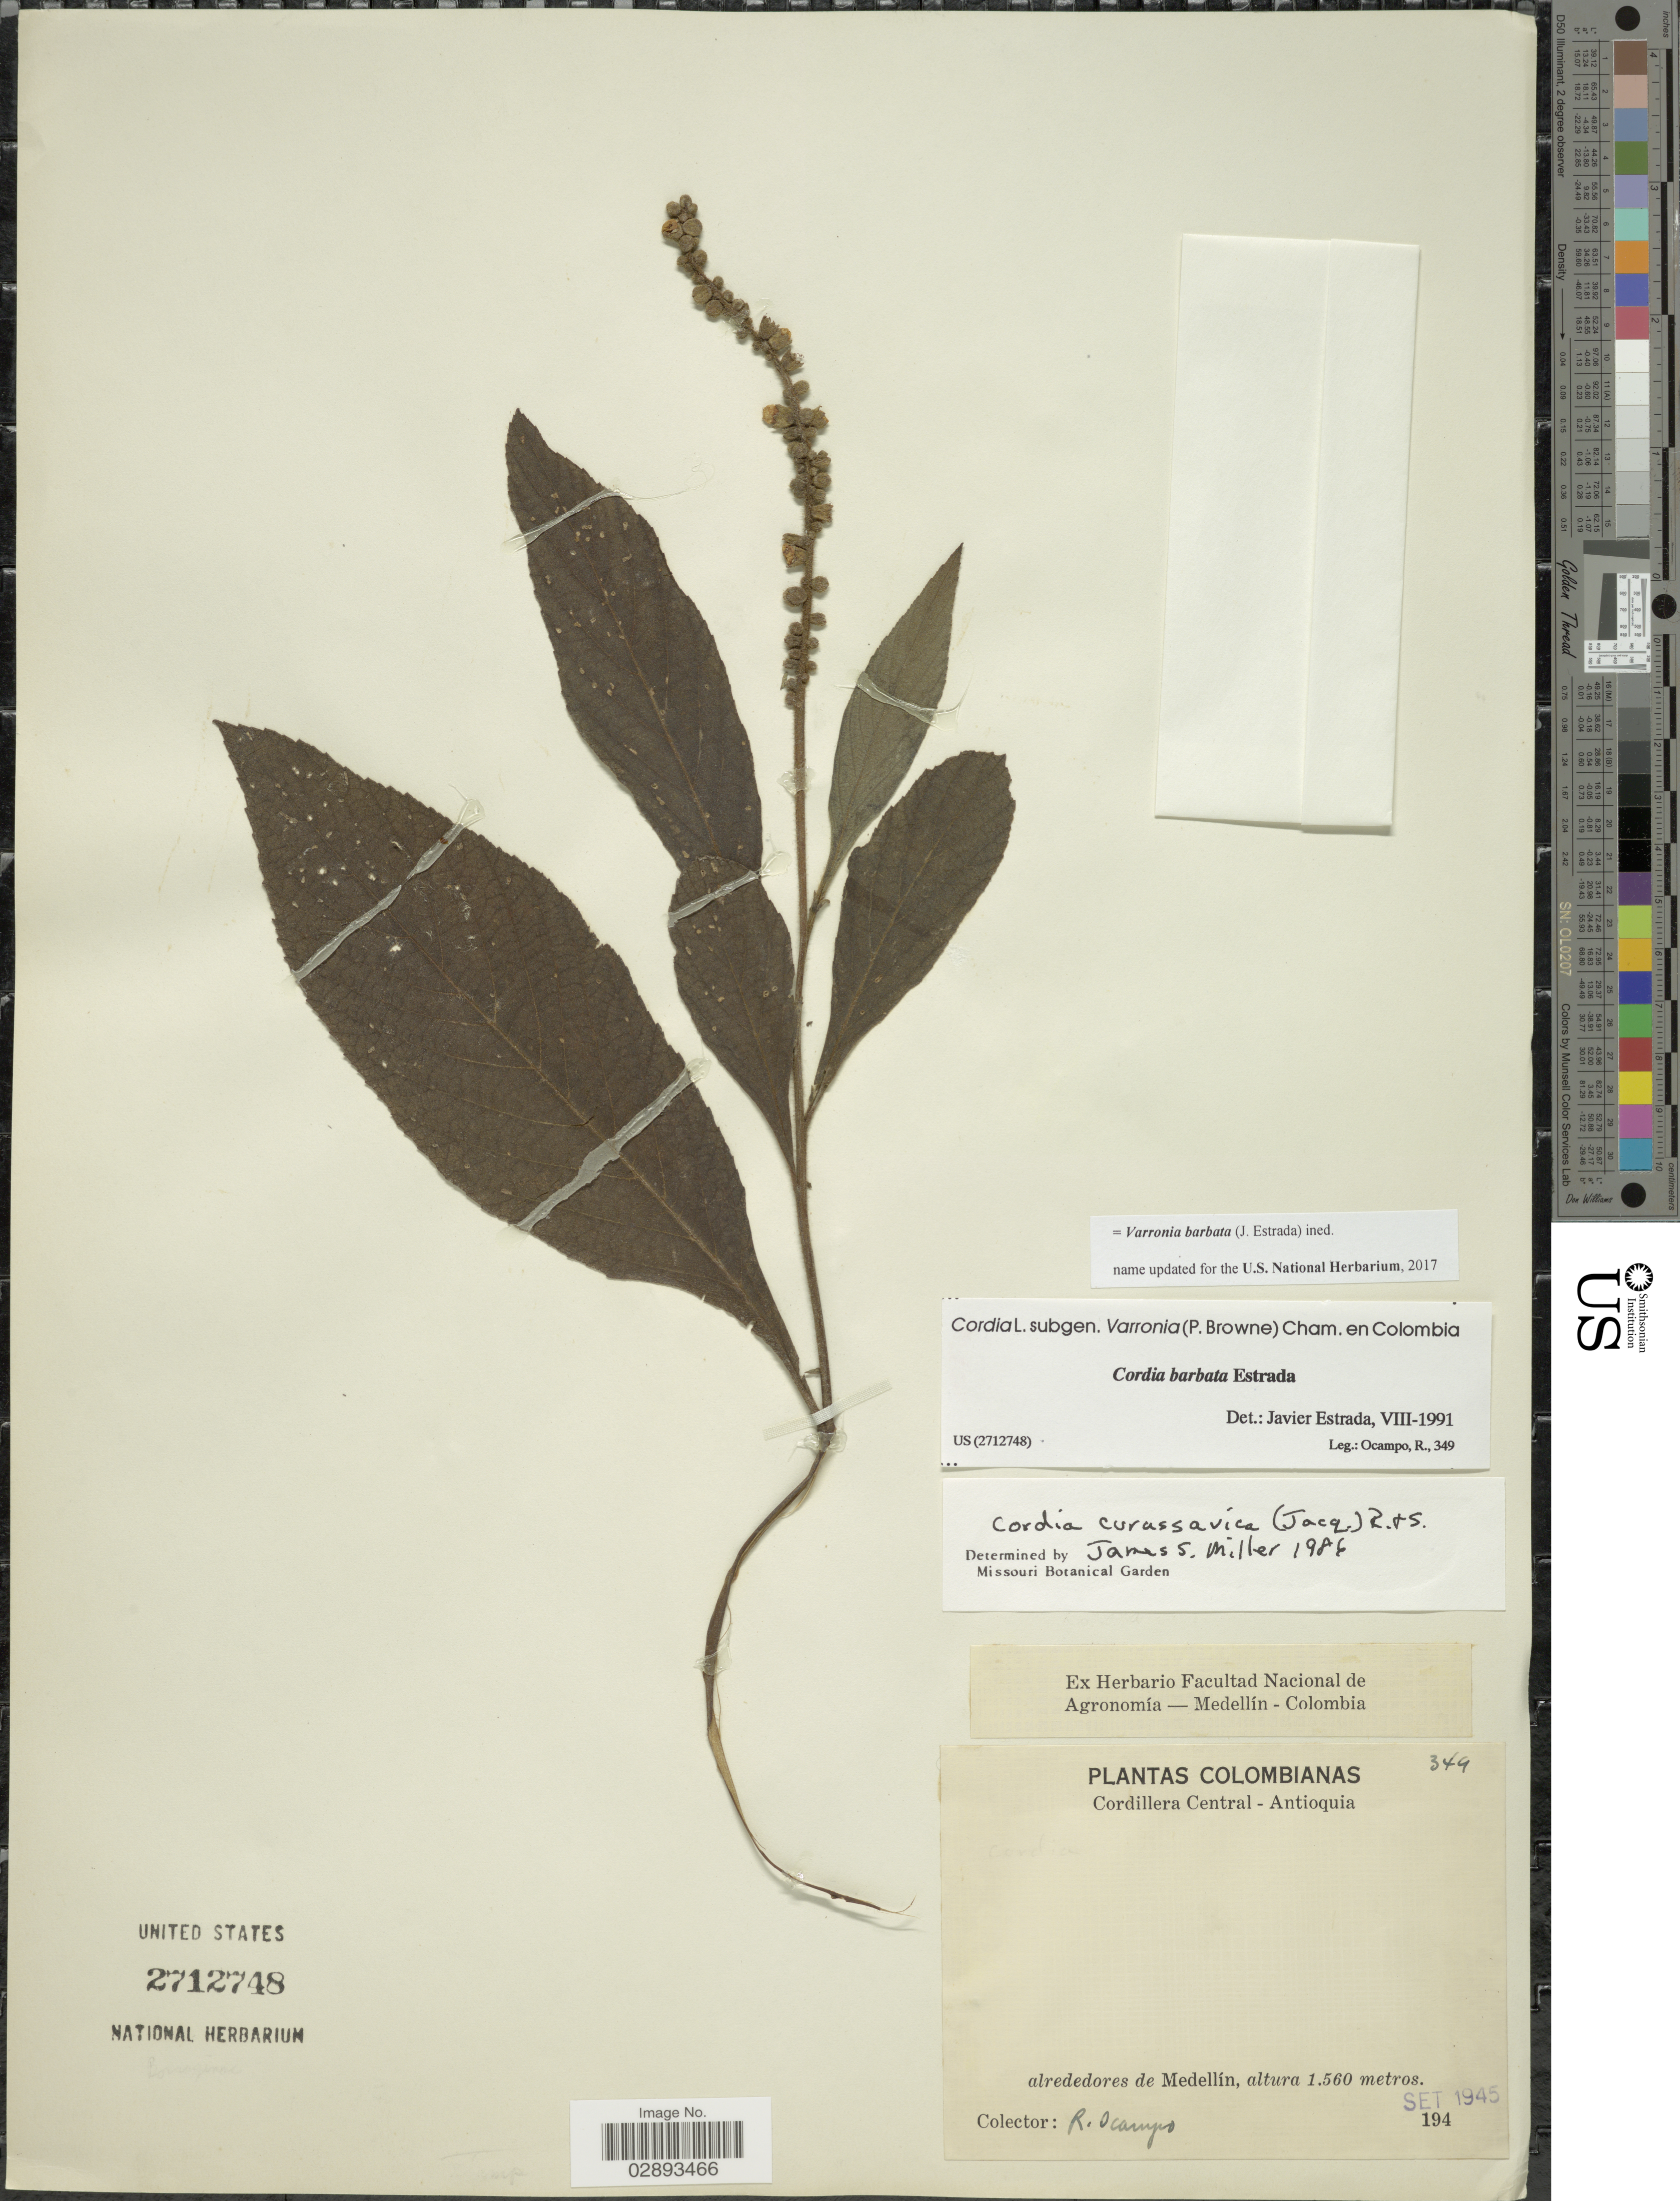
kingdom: Plantae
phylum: Tracheophyta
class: Magnoliopsida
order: Boraginales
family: Cordiaceae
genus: Varronia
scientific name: Varronia barbata (J. Estrada) comb. nov. ined.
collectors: R. Ocampo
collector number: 349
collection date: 1945-09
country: Colombia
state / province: Antioquia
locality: Cordillera Central - Antioquia, alrededores de Medellín.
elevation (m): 1560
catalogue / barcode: US 2712748